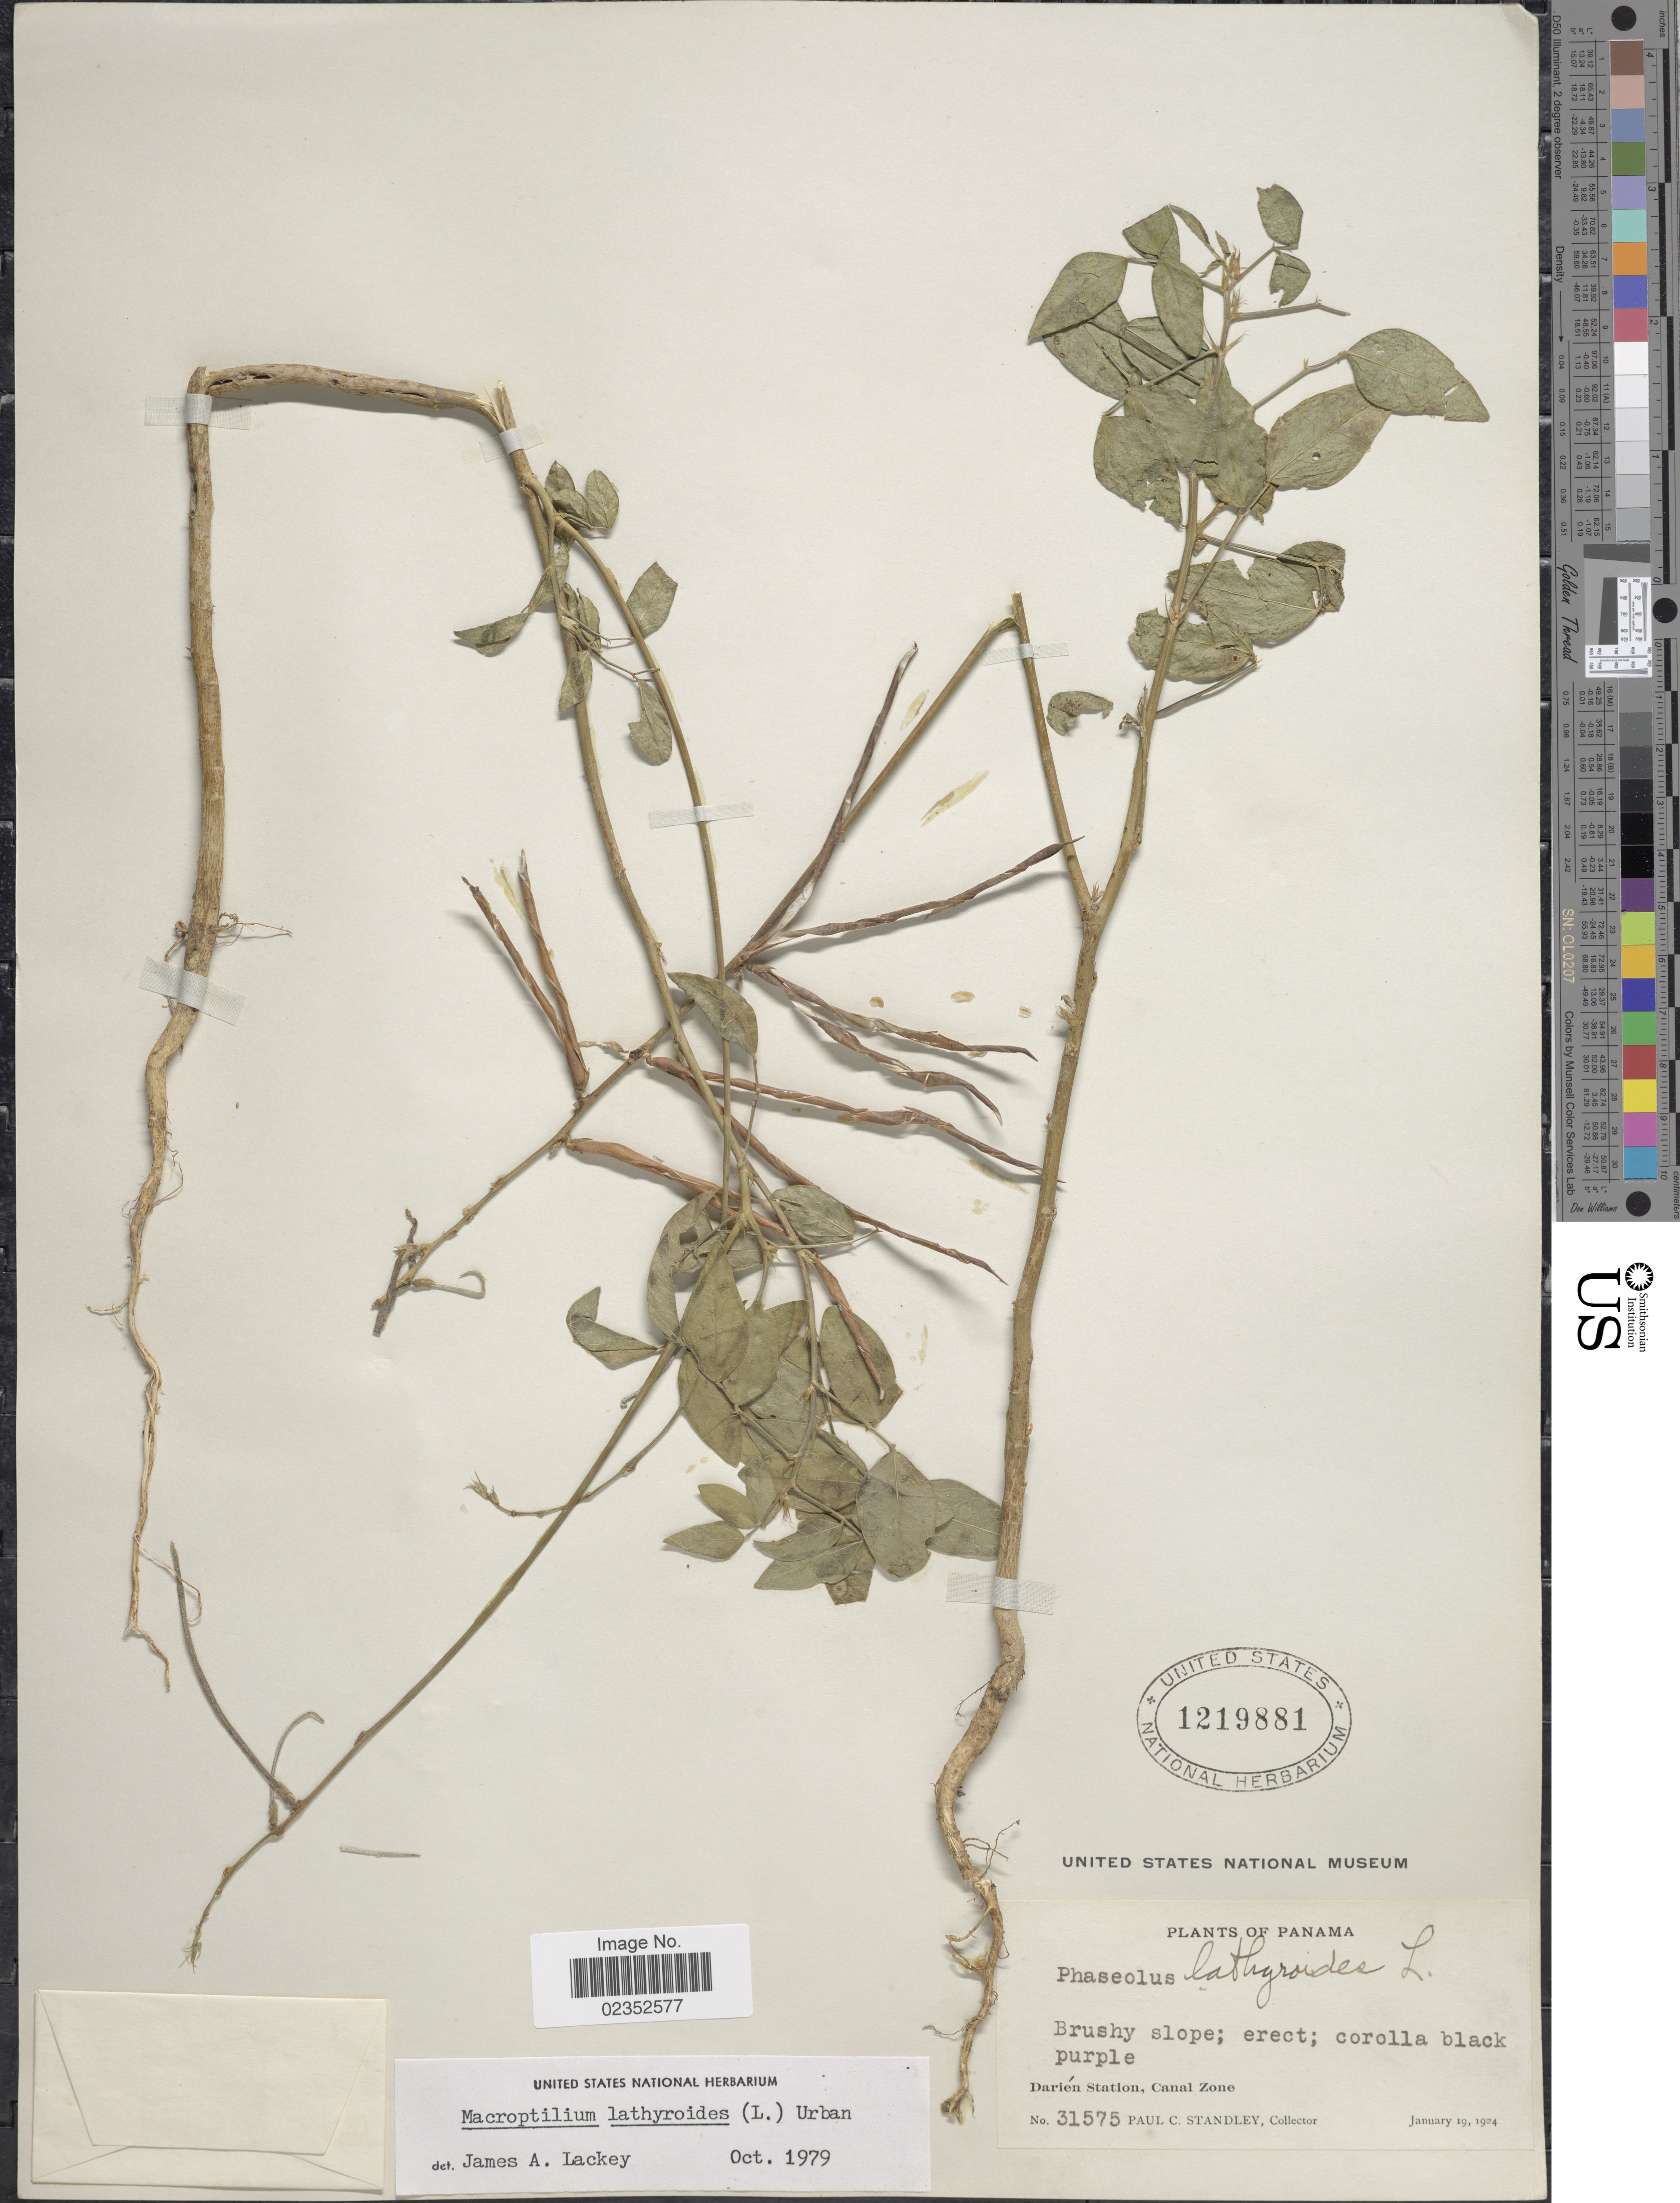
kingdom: Plantae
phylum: Tracheophyta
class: Magnoliopsida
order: Fabales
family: Fabaceae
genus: Macroptilium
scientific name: Macroptilium lathyroides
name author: (L.) Urb.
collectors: P. C. Standley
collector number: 31575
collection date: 1924-01-19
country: Panama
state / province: Colón / Panamá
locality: Darien Station, Canal Zone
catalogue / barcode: US 1219881